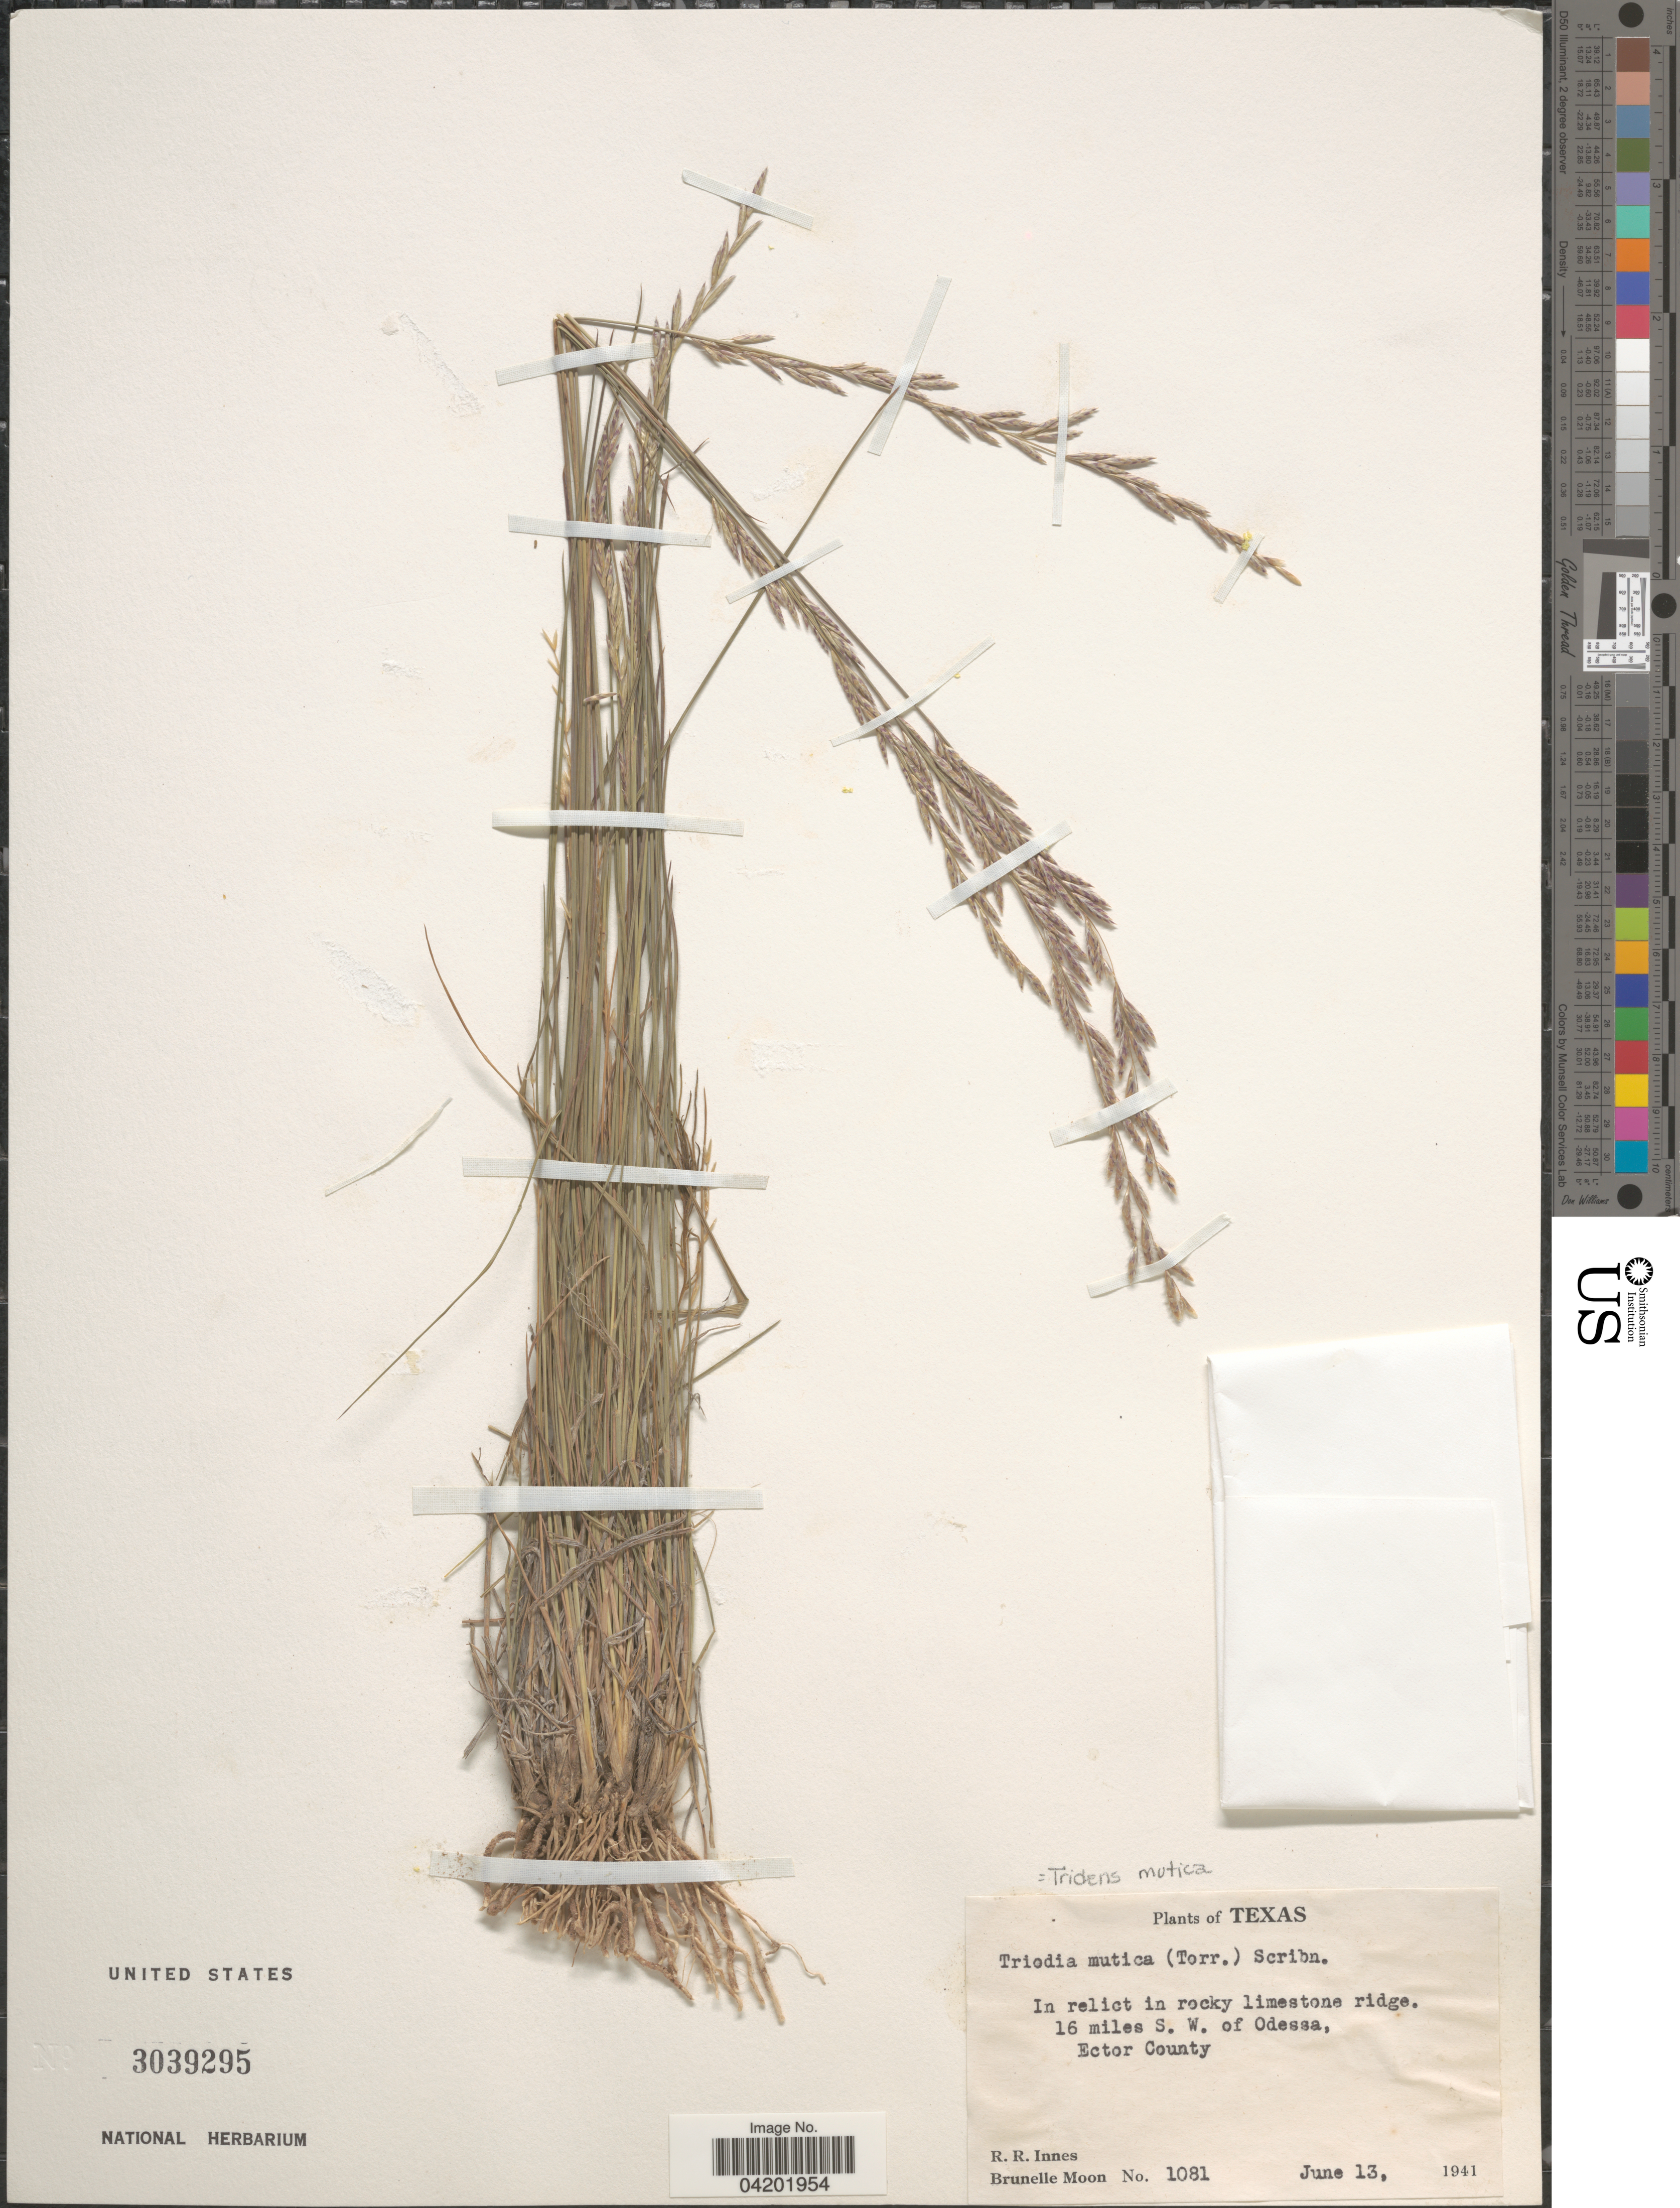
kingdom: Plantae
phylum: Tracheophyta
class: Liliopsida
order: Poales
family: Poaceae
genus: Tridentopsis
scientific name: Tridentopsis mutica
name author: (Torr.) P.M. Peterson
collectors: R. Rose-Innes & B. Moon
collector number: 1081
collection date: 1941-06-13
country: United States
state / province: Texas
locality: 16 miles S. W. of Odessa, Ector County.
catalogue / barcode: US 3039295